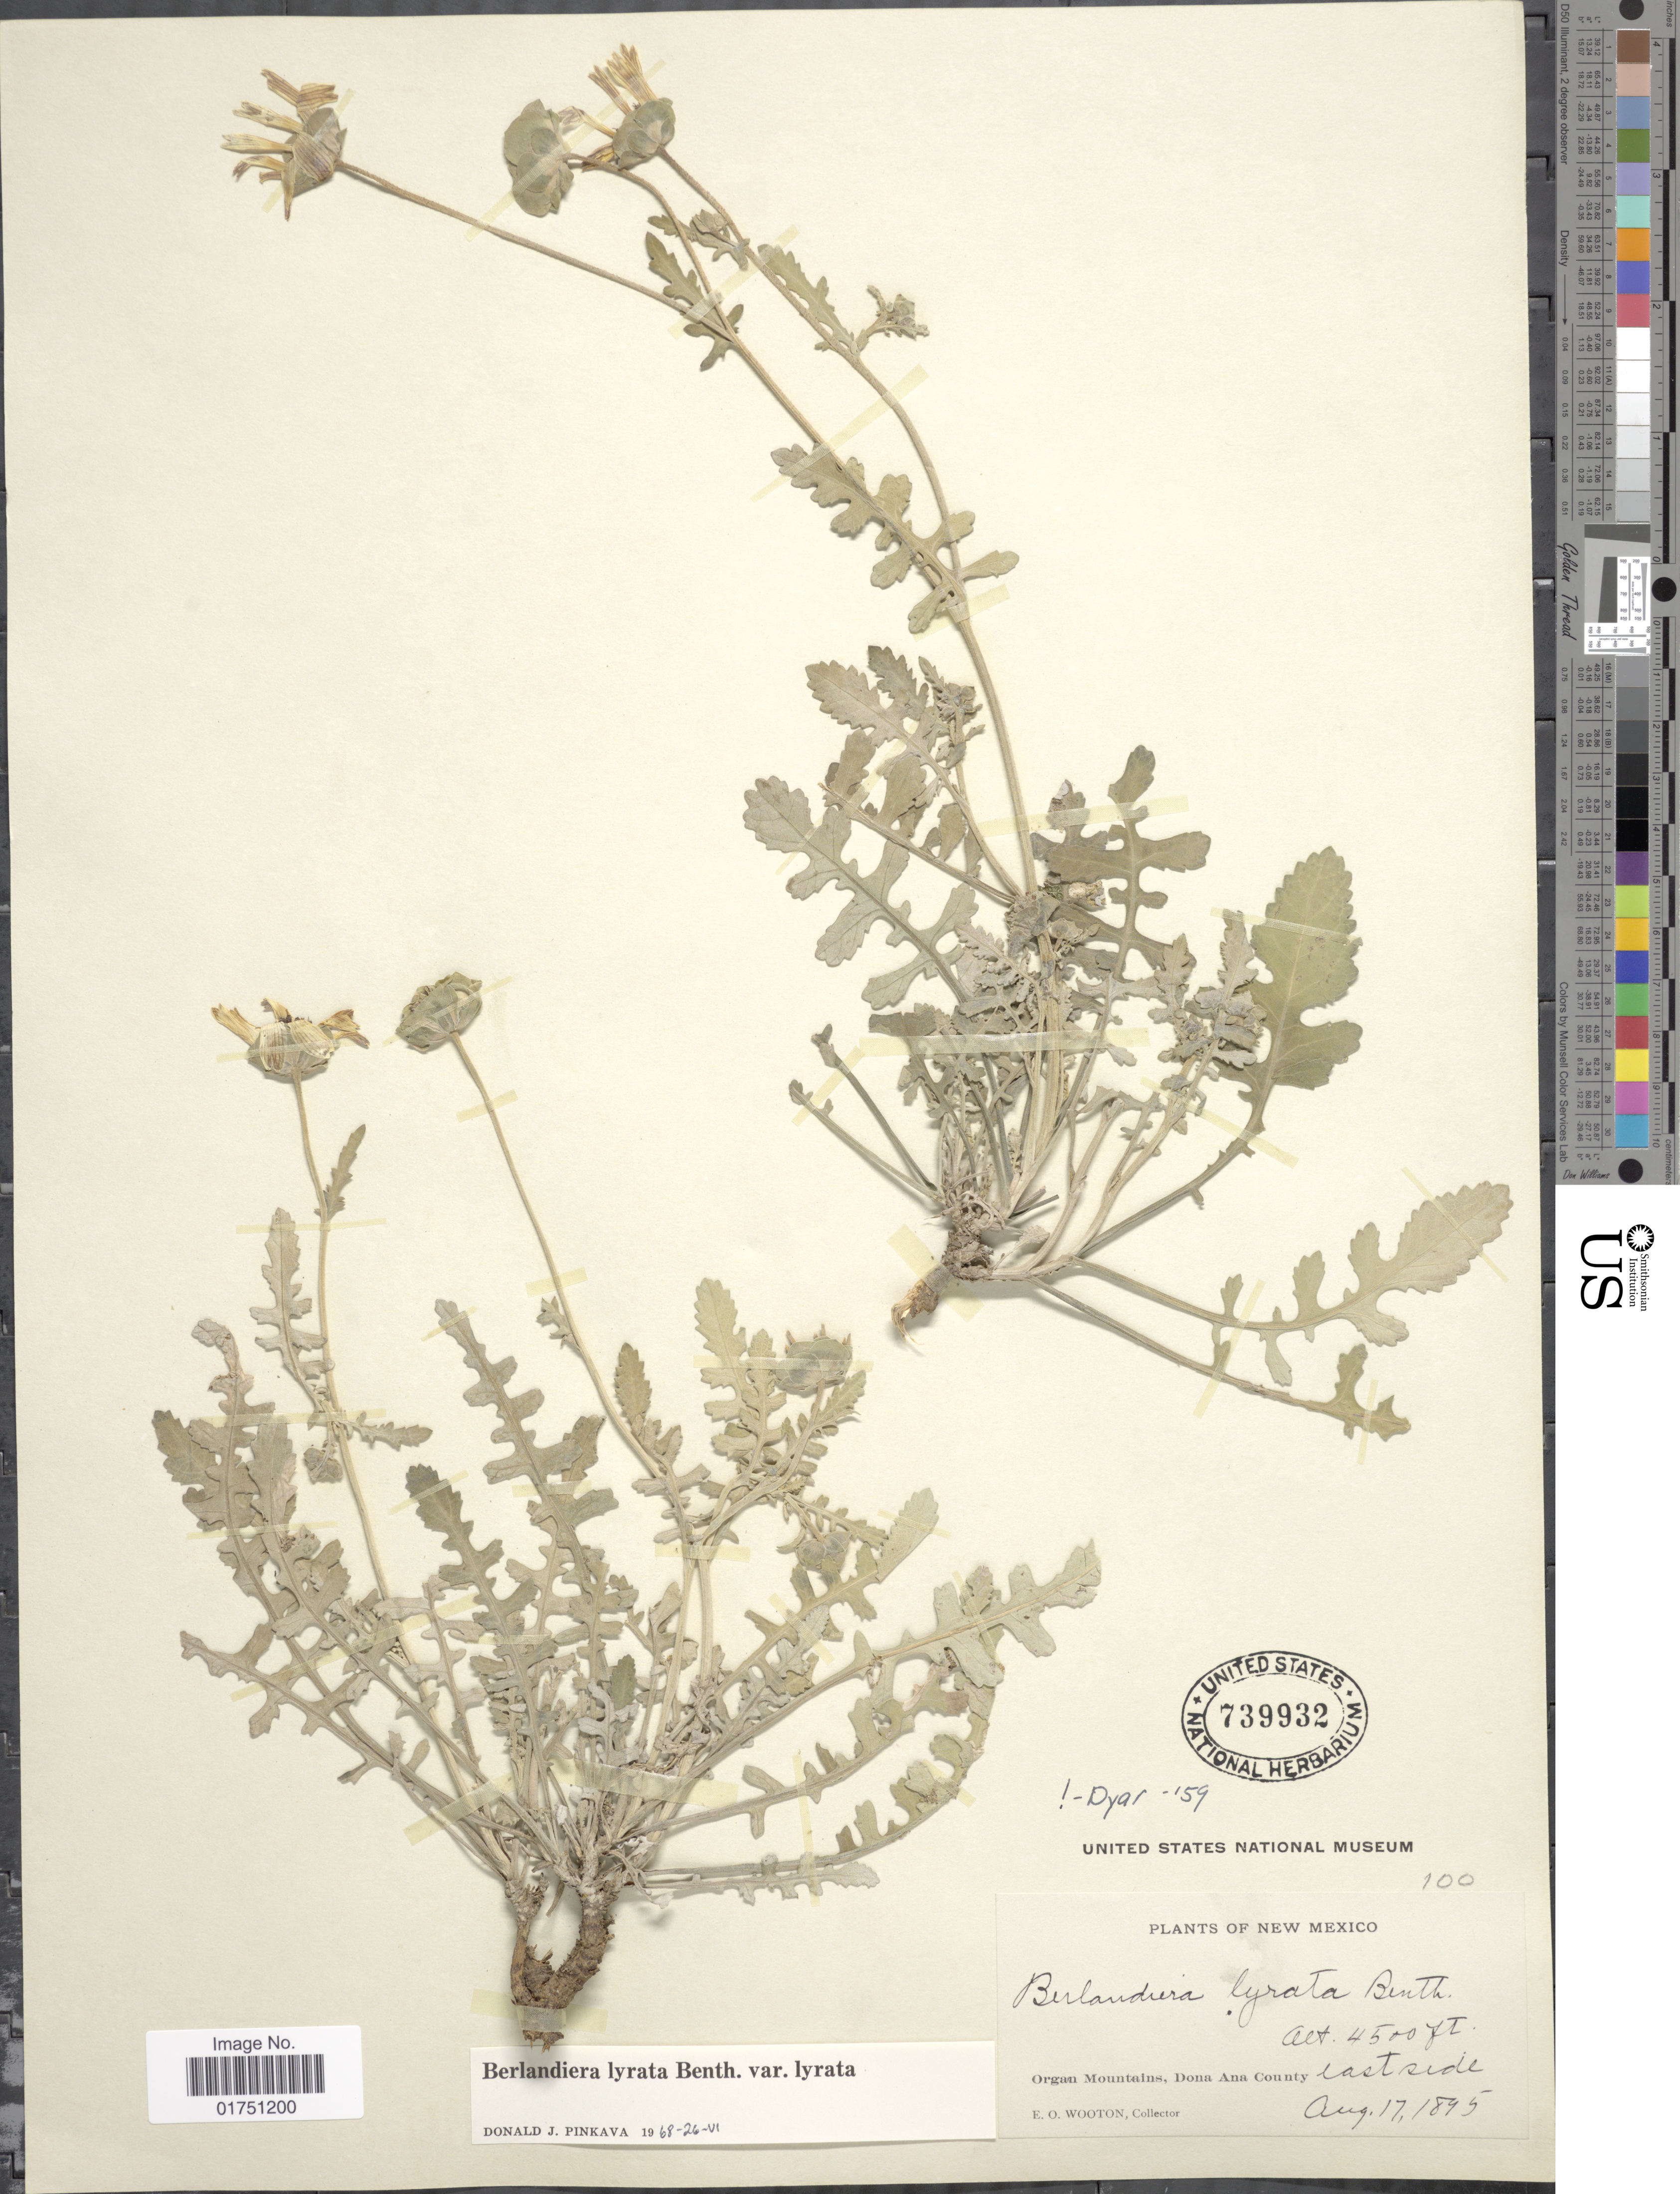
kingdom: Plantae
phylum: Tracheophyta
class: Magnoliopsida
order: Asterales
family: Asteraceae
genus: Berlandiera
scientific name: Berlandiera lyrata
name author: Benth.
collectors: E. O. Wooton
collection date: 1895-08-17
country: United States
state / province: New Mexico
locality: Organ Mountains, Dona Ana County, east side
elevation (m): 1372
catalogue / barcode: US 739932